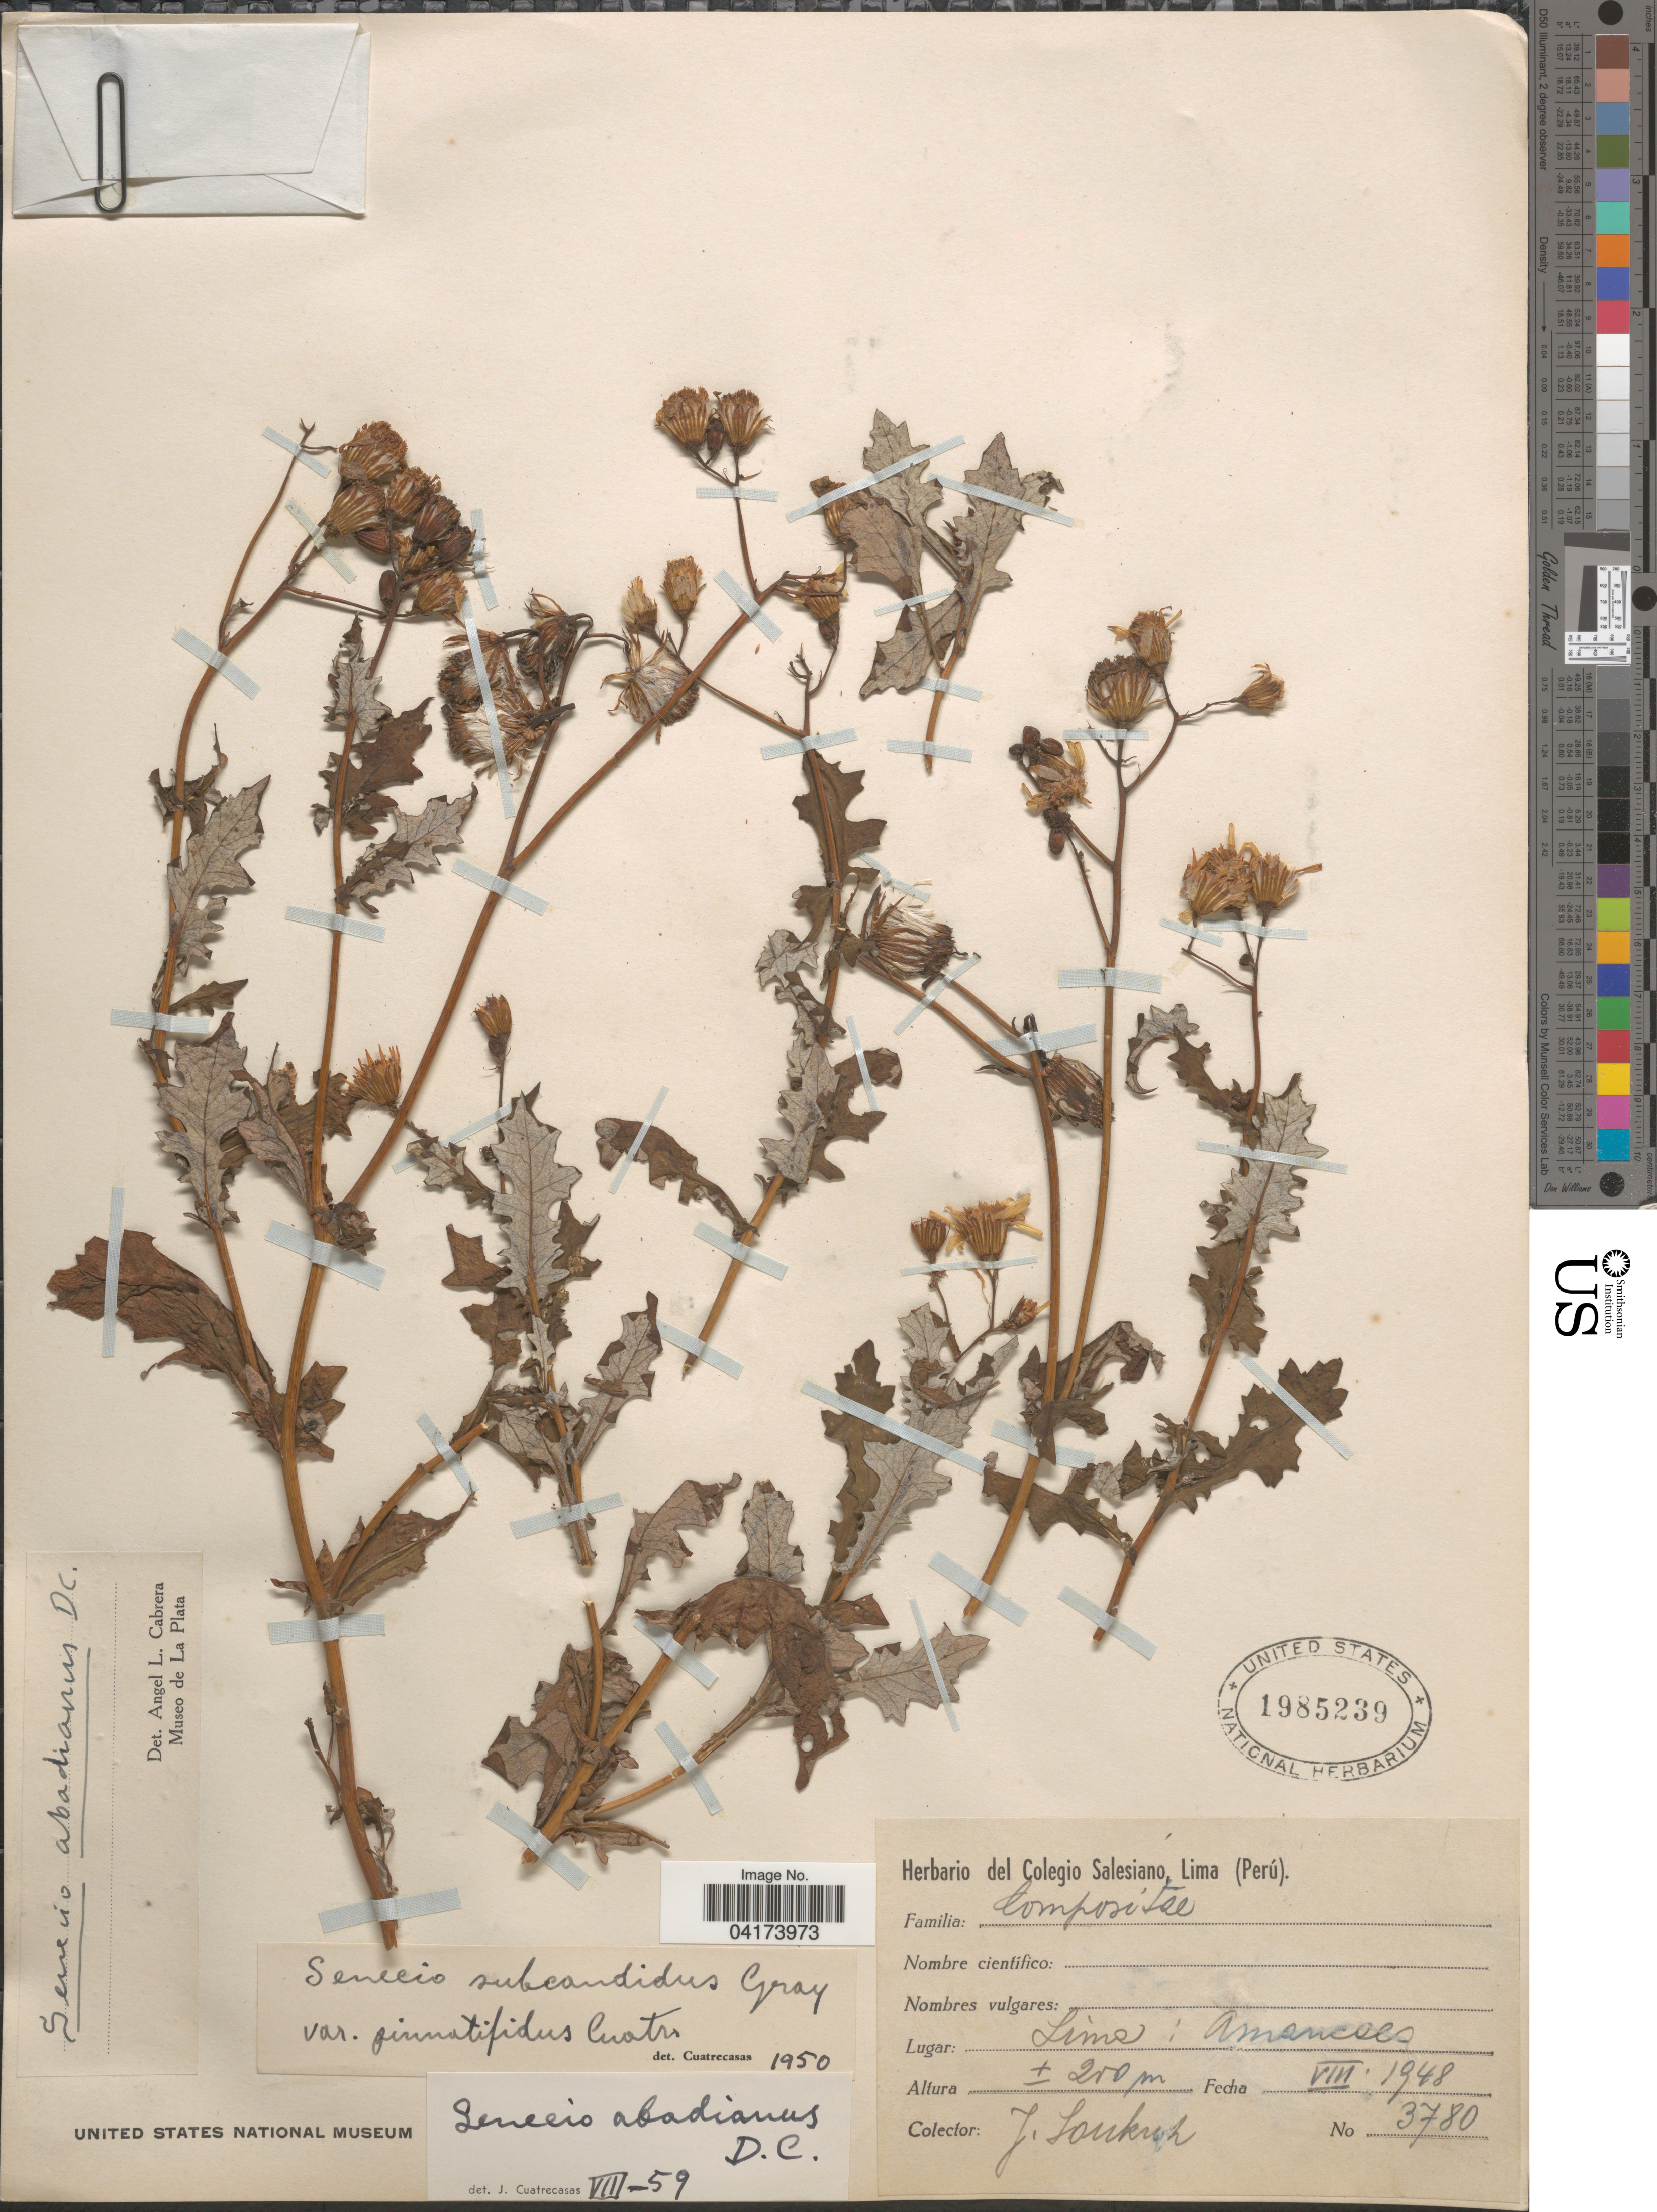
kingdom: Plantae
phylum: Tracheophyta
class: Magnoliopsida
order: Asterales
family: Asteraceae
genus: Senecio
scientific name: Senecio abadianus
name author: DC.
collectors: J. Soukup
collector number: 3780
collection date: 1948-08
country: Peru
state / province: Lima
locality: Amancaes.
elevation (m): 200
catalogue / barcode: US 1985239